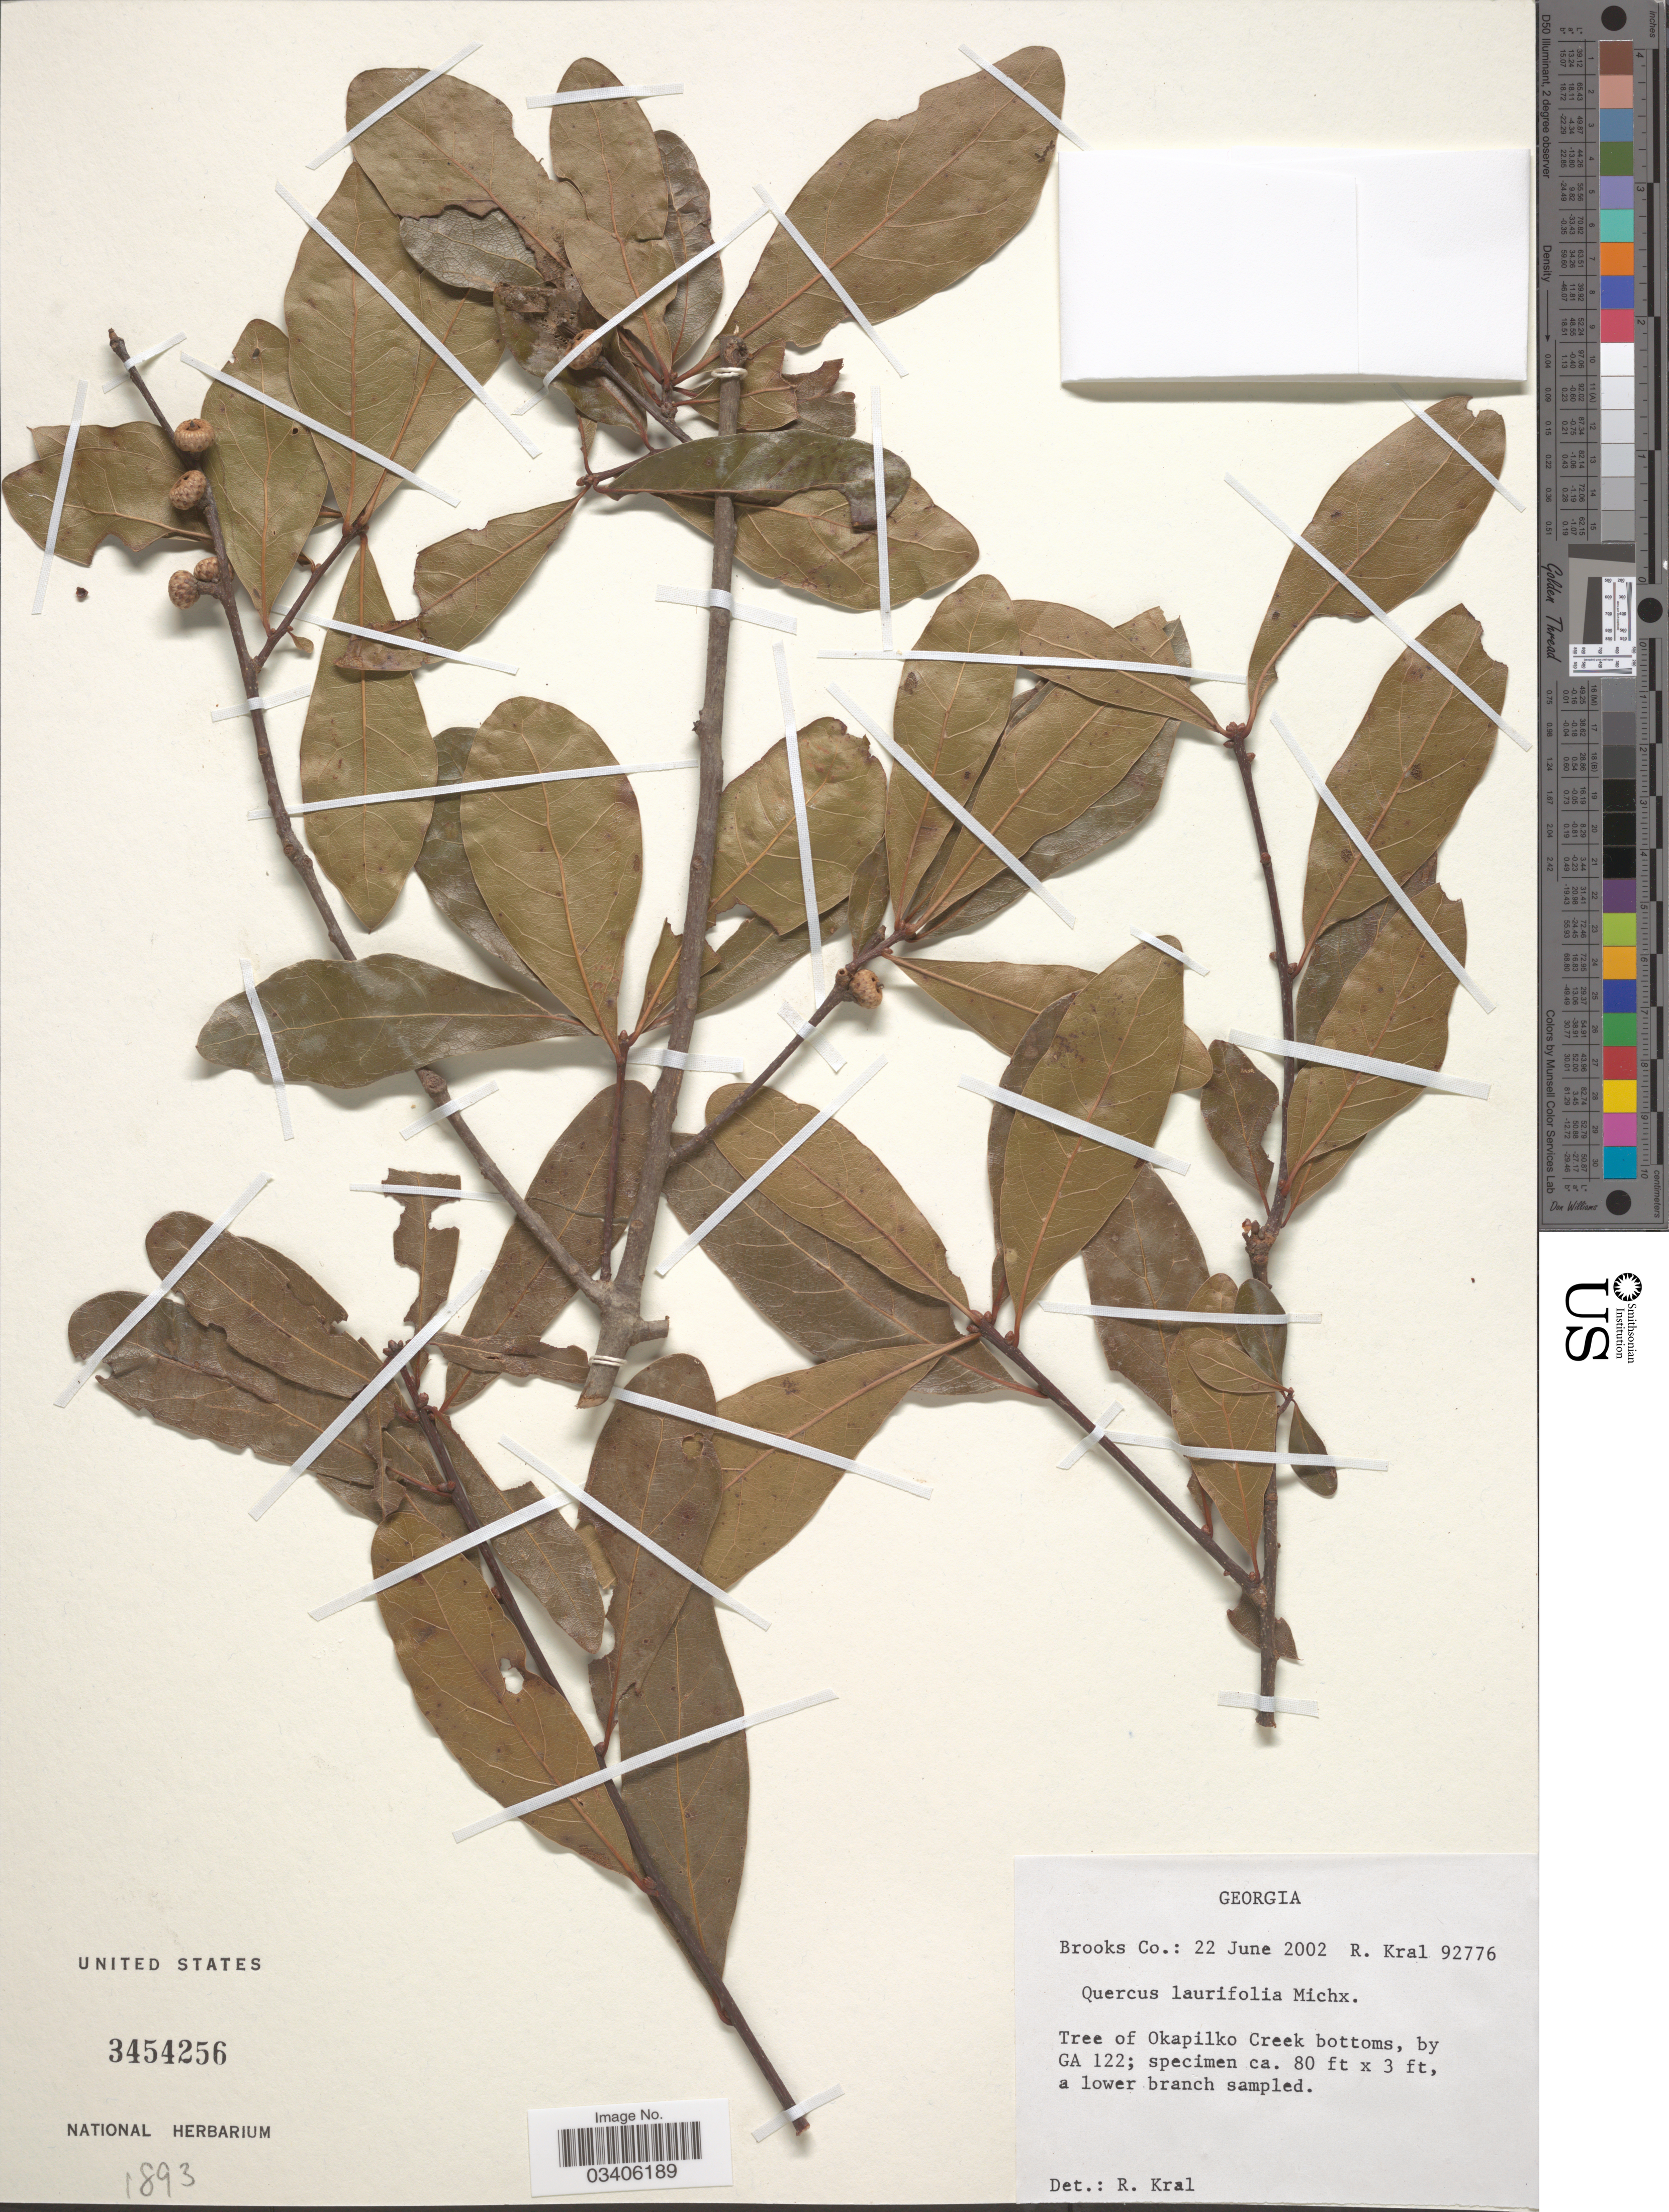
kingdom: Plantae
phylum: Tracheophyta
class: Magnoliopsida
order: Fagales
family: Fagaceae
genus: Quercus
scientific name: Quercus laurifolia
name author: Michx.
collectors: R. Kral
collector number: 92776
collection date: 2002-06-22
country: United States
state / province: Georgia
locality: Brooks Co. Okapilko Creek bottoms, by GA 122.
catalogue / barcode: US 3454256